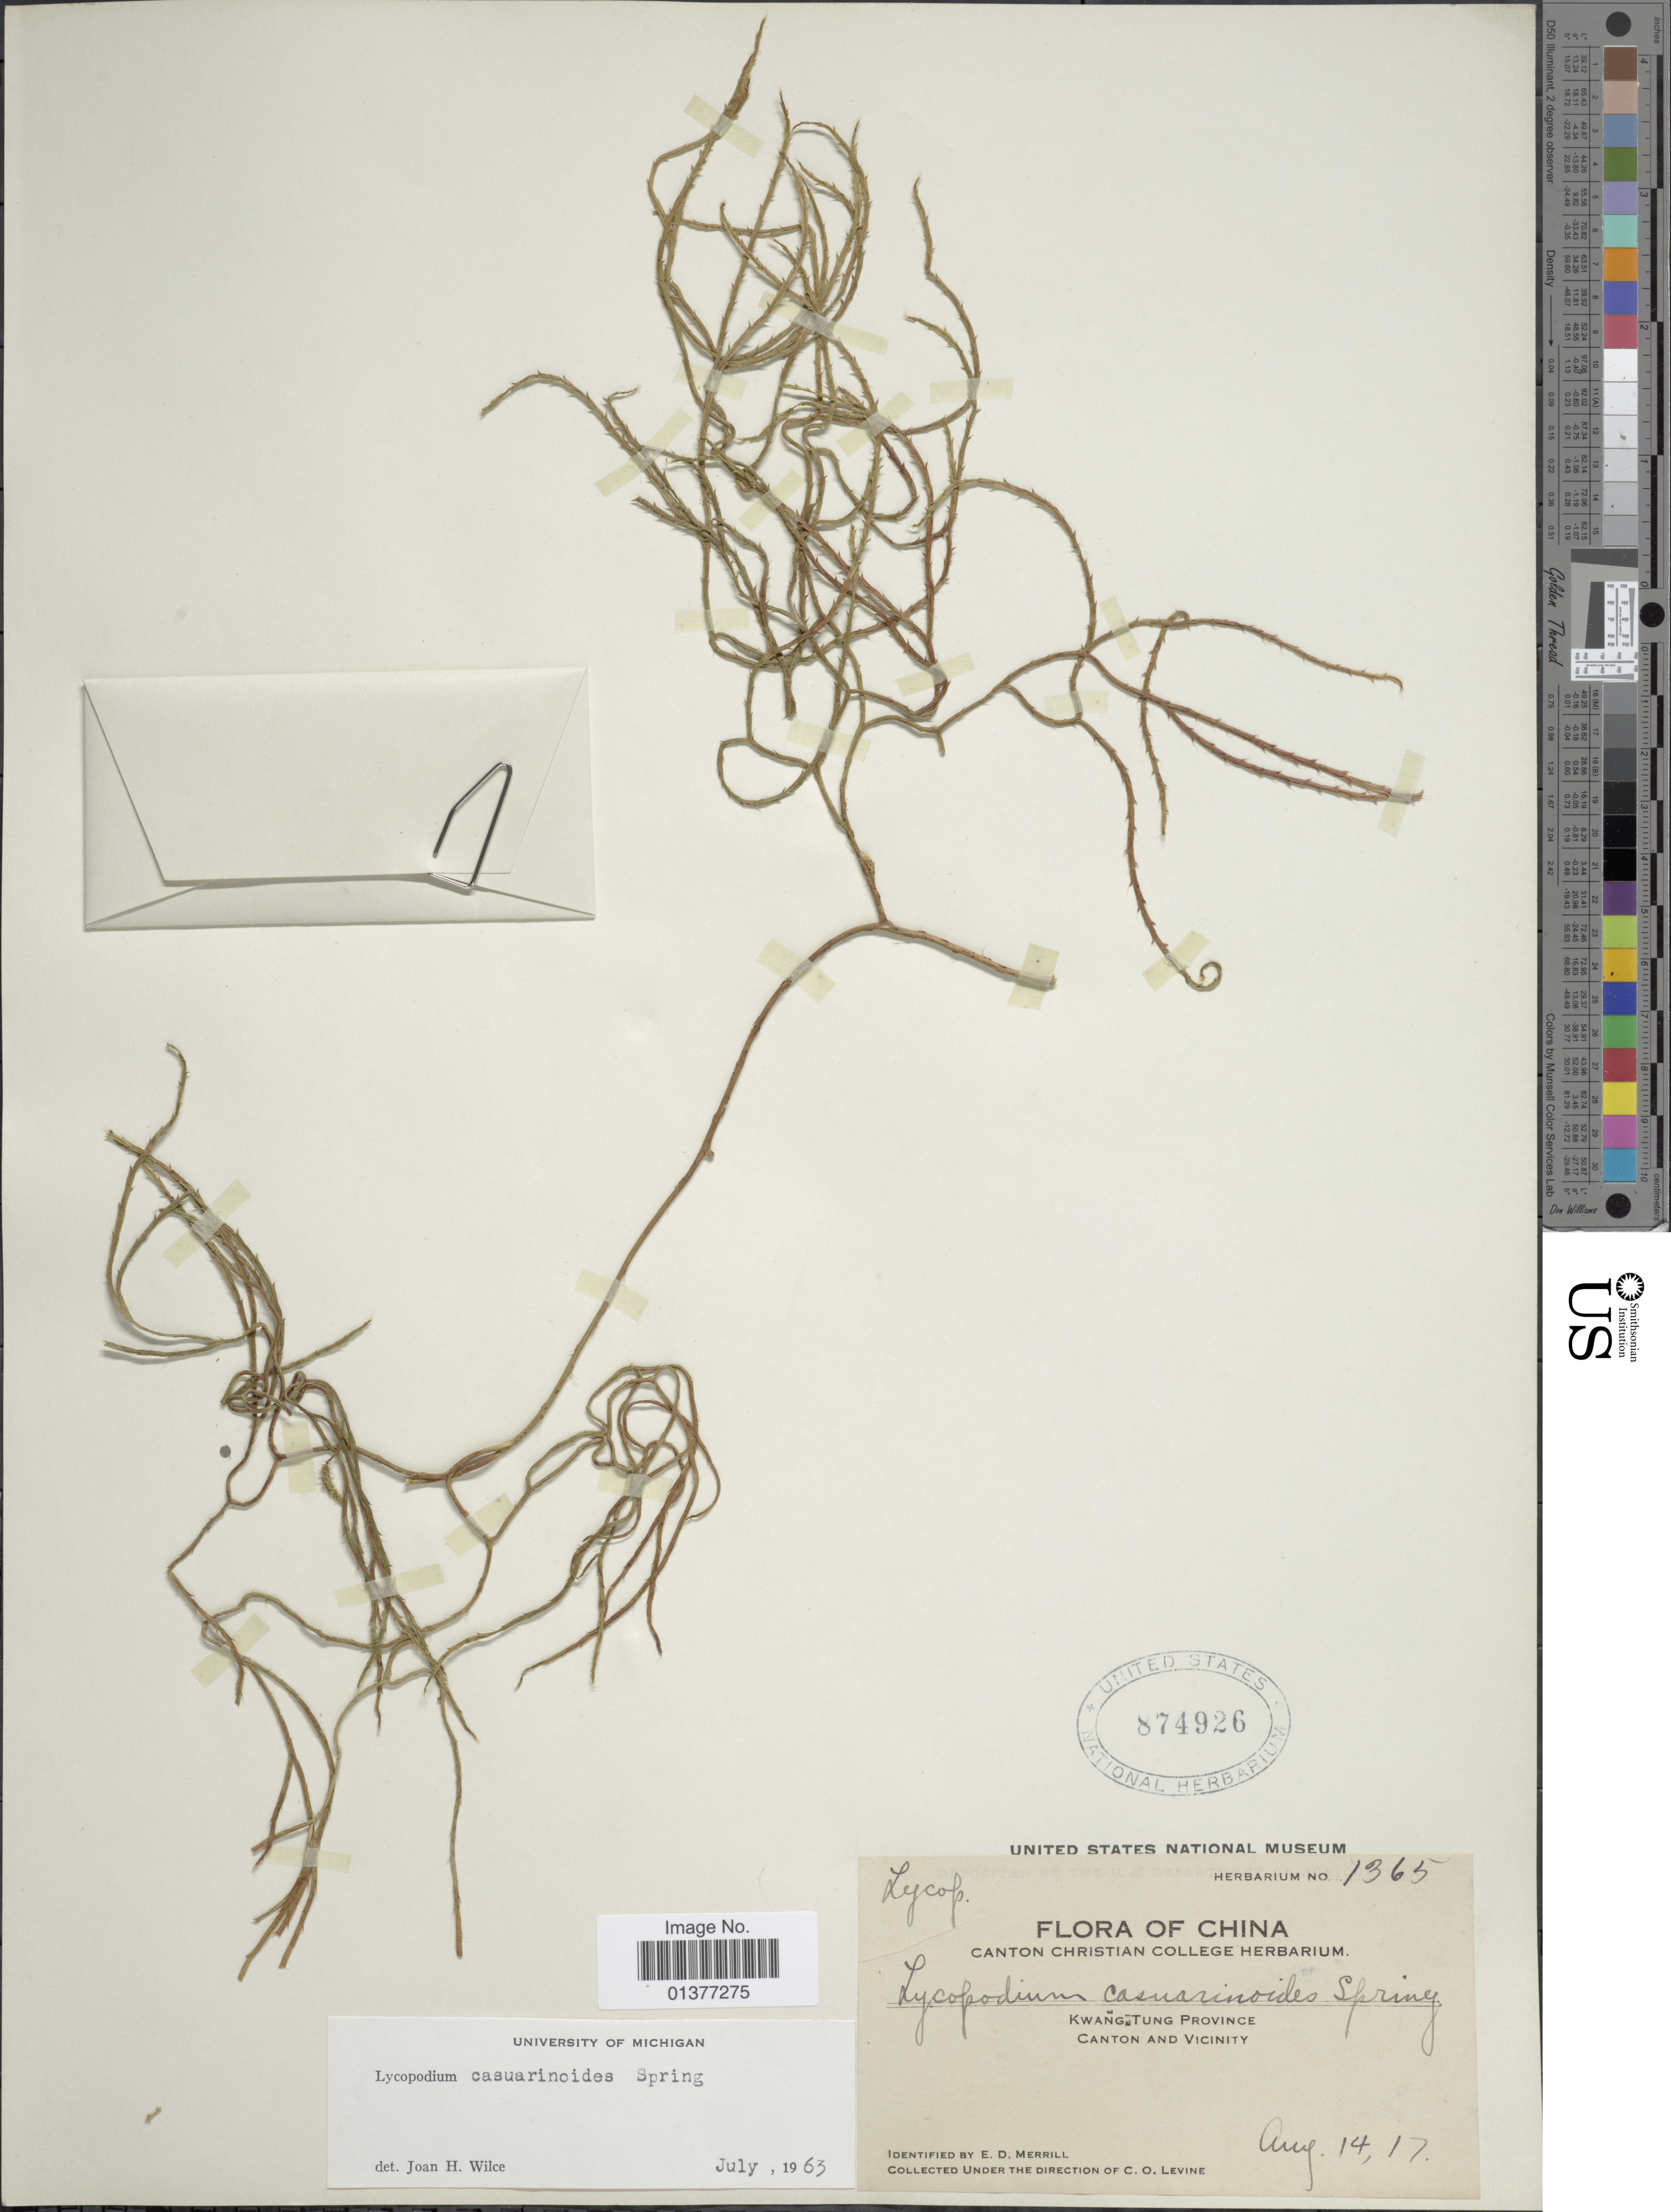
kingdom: Plantae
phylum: Tracheophyta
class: Lycopodiopsida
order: Lycopodiales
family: Lycopodiaceae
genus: Lycopodiastrum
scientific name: Lycopodiastrum casuarinoides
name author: (Spring) Holub ex R.D. Dixit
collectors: C. O. Levine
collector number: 1365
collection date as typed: Transcribed d/m/y: 14/8/17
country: China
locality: Kwangtung province, Canton and Vicinity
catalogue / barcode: US 874926